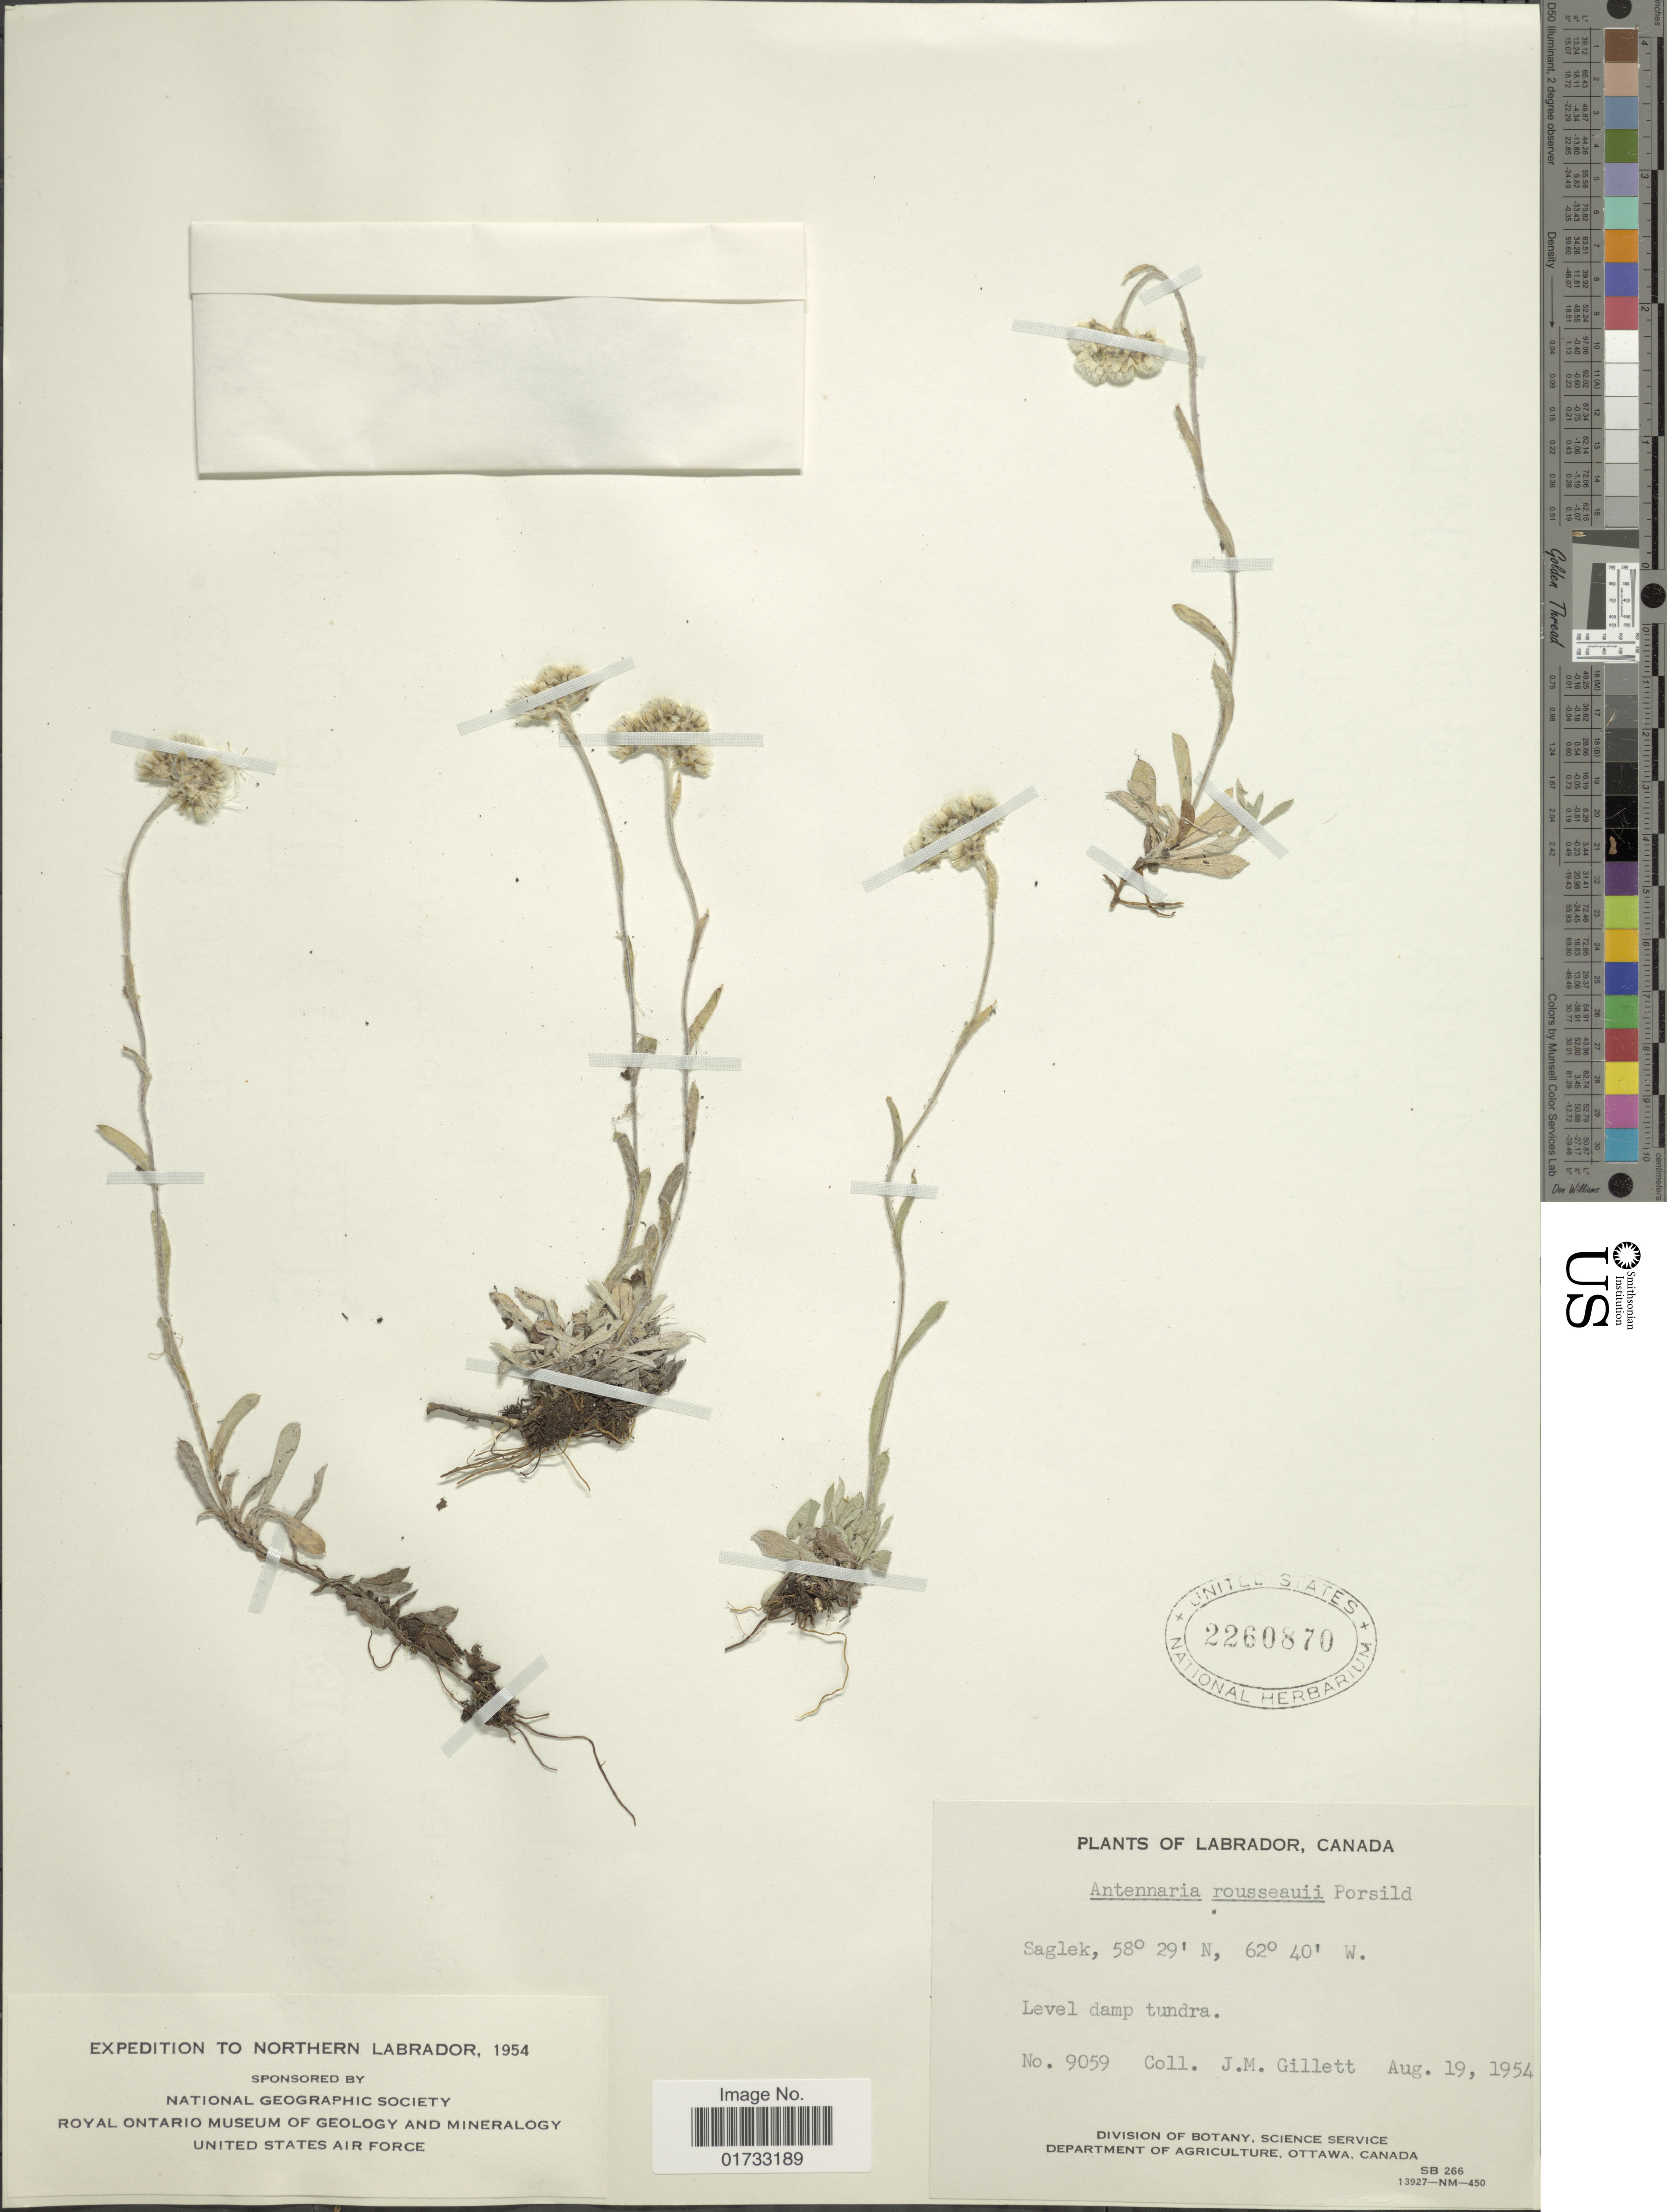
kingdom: Plantae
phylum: Tracheophyta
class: Magnoliopsida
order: Asterales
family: Asteraceae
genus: Antennaria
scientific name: Antennaria rousseaui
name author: A.E. Porsild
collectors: J. M. Gillett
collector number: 9059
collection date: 1954-08-19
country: Canada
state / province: Newfoundland and Labrador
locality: Labrador, level damp tundra, Northern Labrador, Saglek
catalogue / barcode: US 2260870